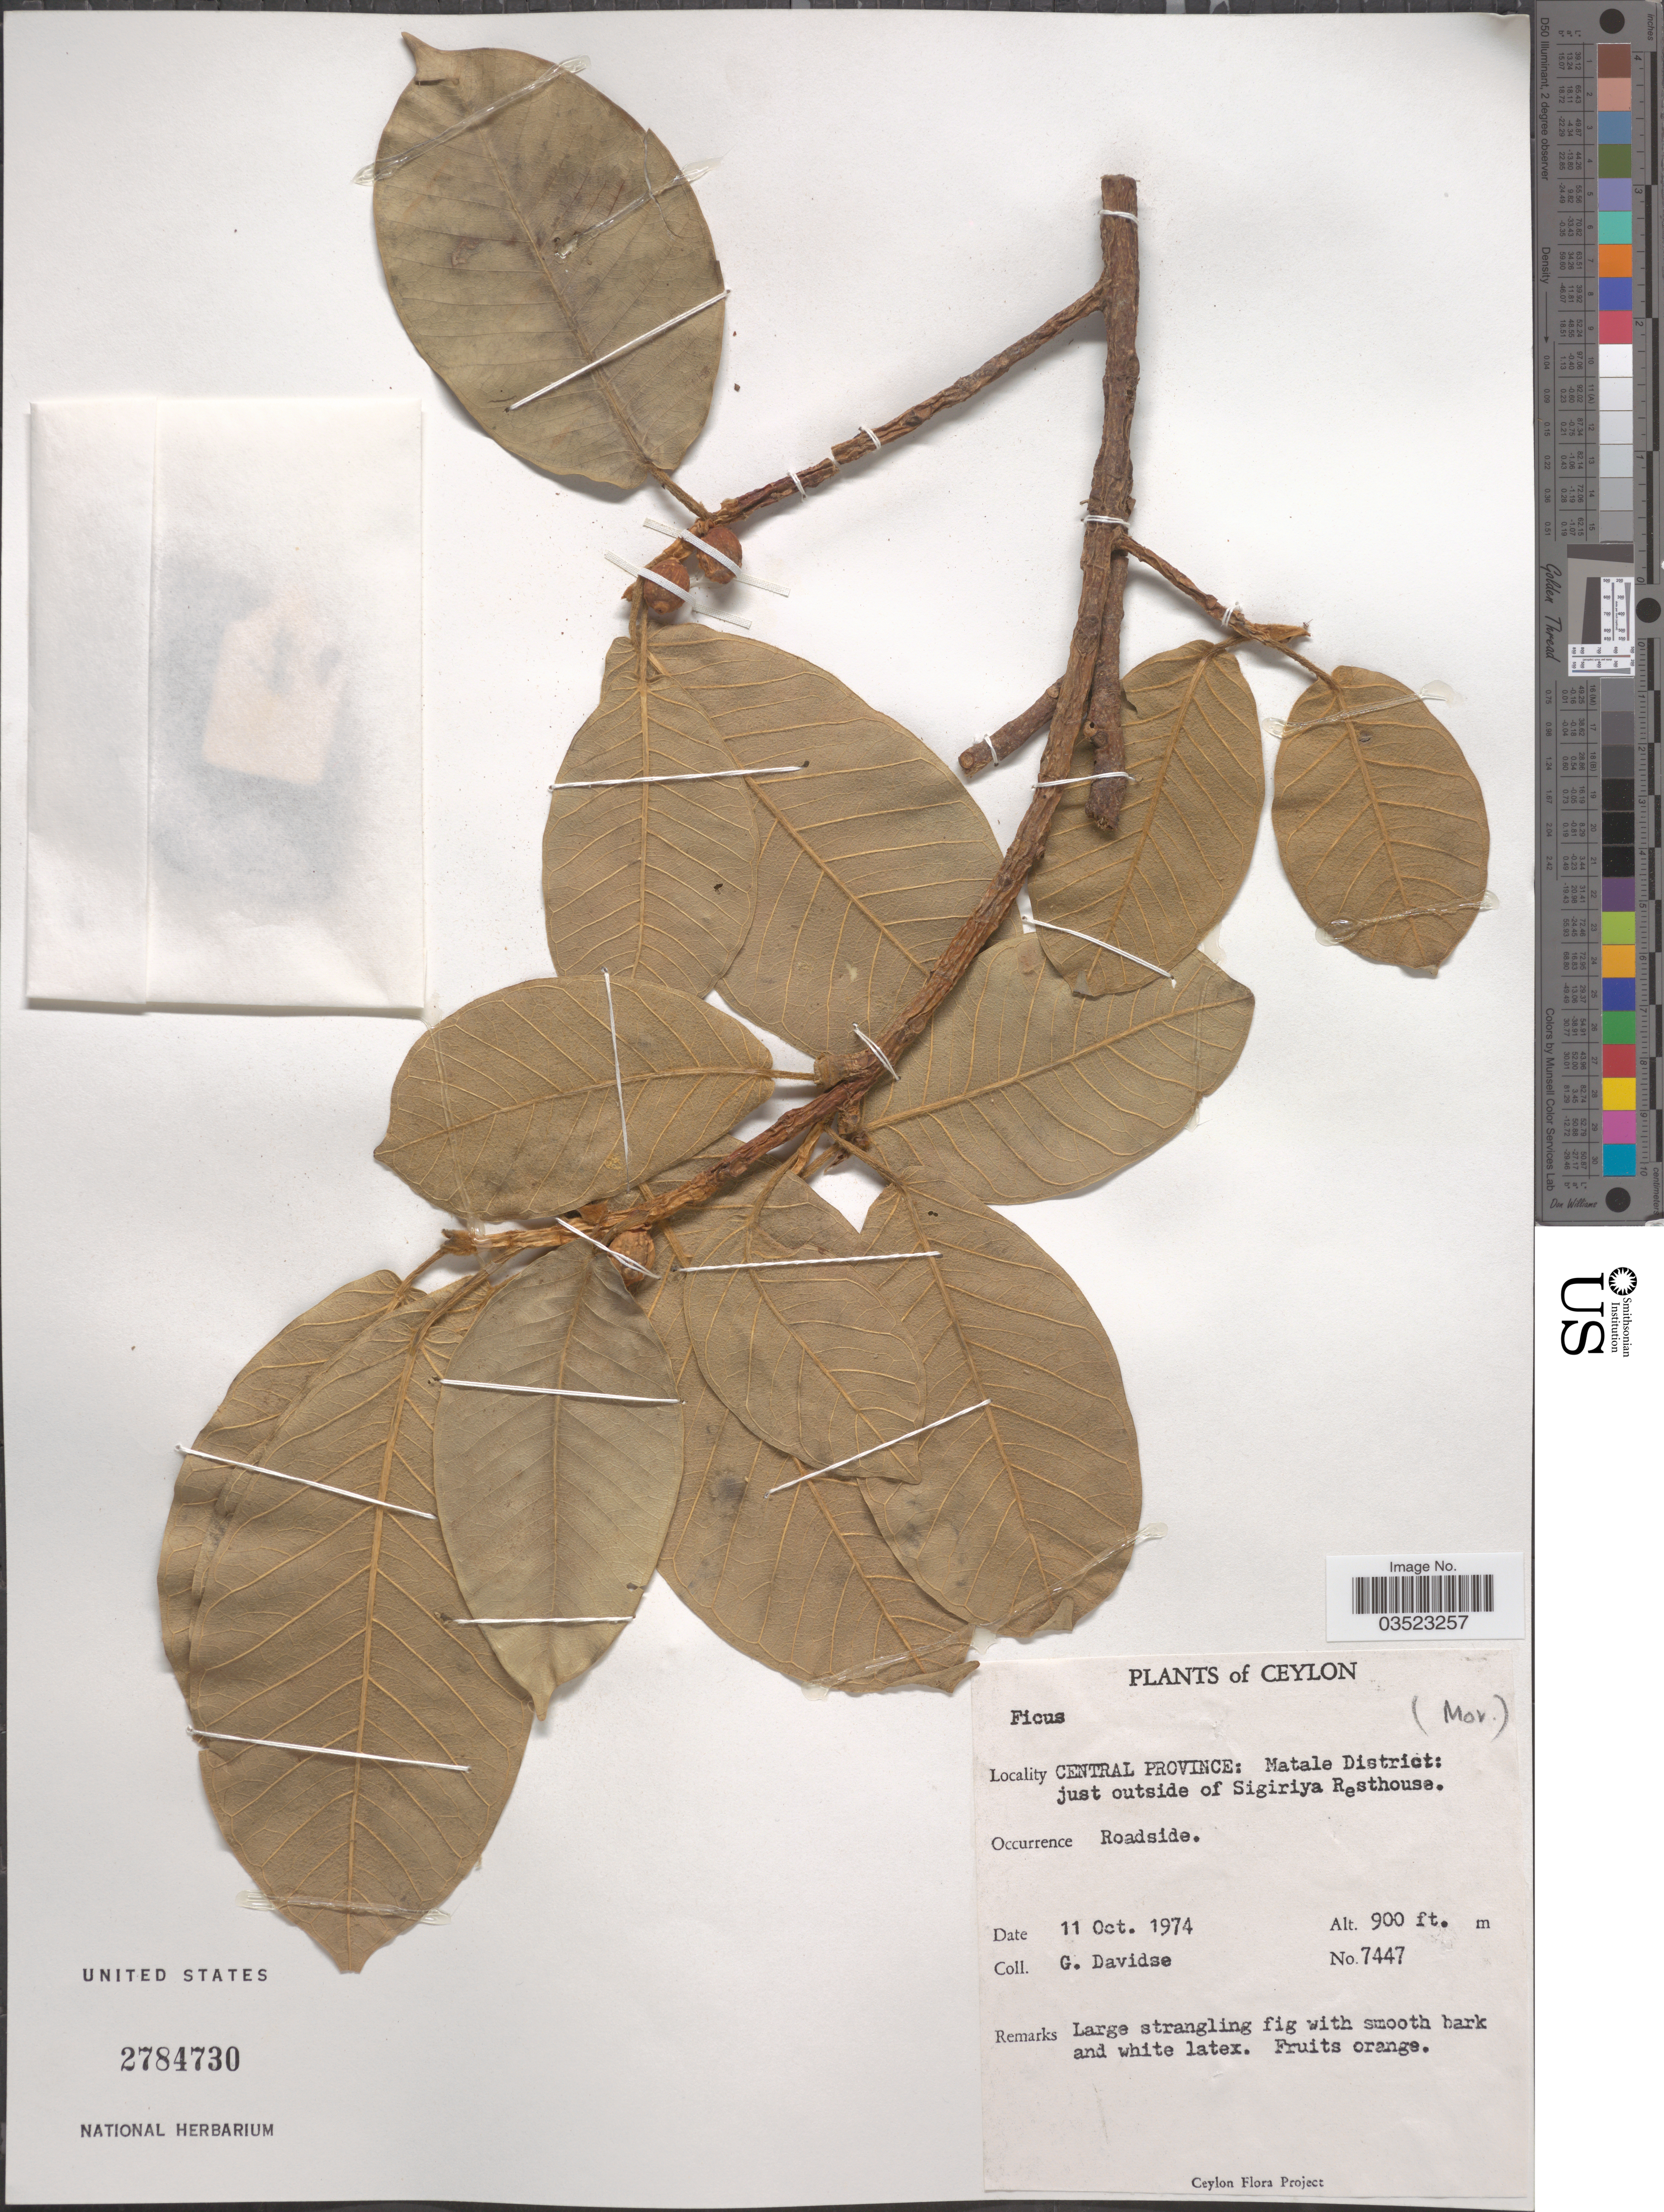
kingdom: Plantae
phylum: Tracheophyta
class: Magnoliopsida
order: Rosales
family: Moraceae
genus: Ficus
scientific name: Ficus sp.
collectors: G. Davidse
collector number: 7447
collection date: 1974-10-11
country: Sri Lanka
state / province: Central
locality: Ceylon. Matale District: just outside of Sigiriya Resthouse.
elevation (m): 274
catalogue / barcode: US 2784730